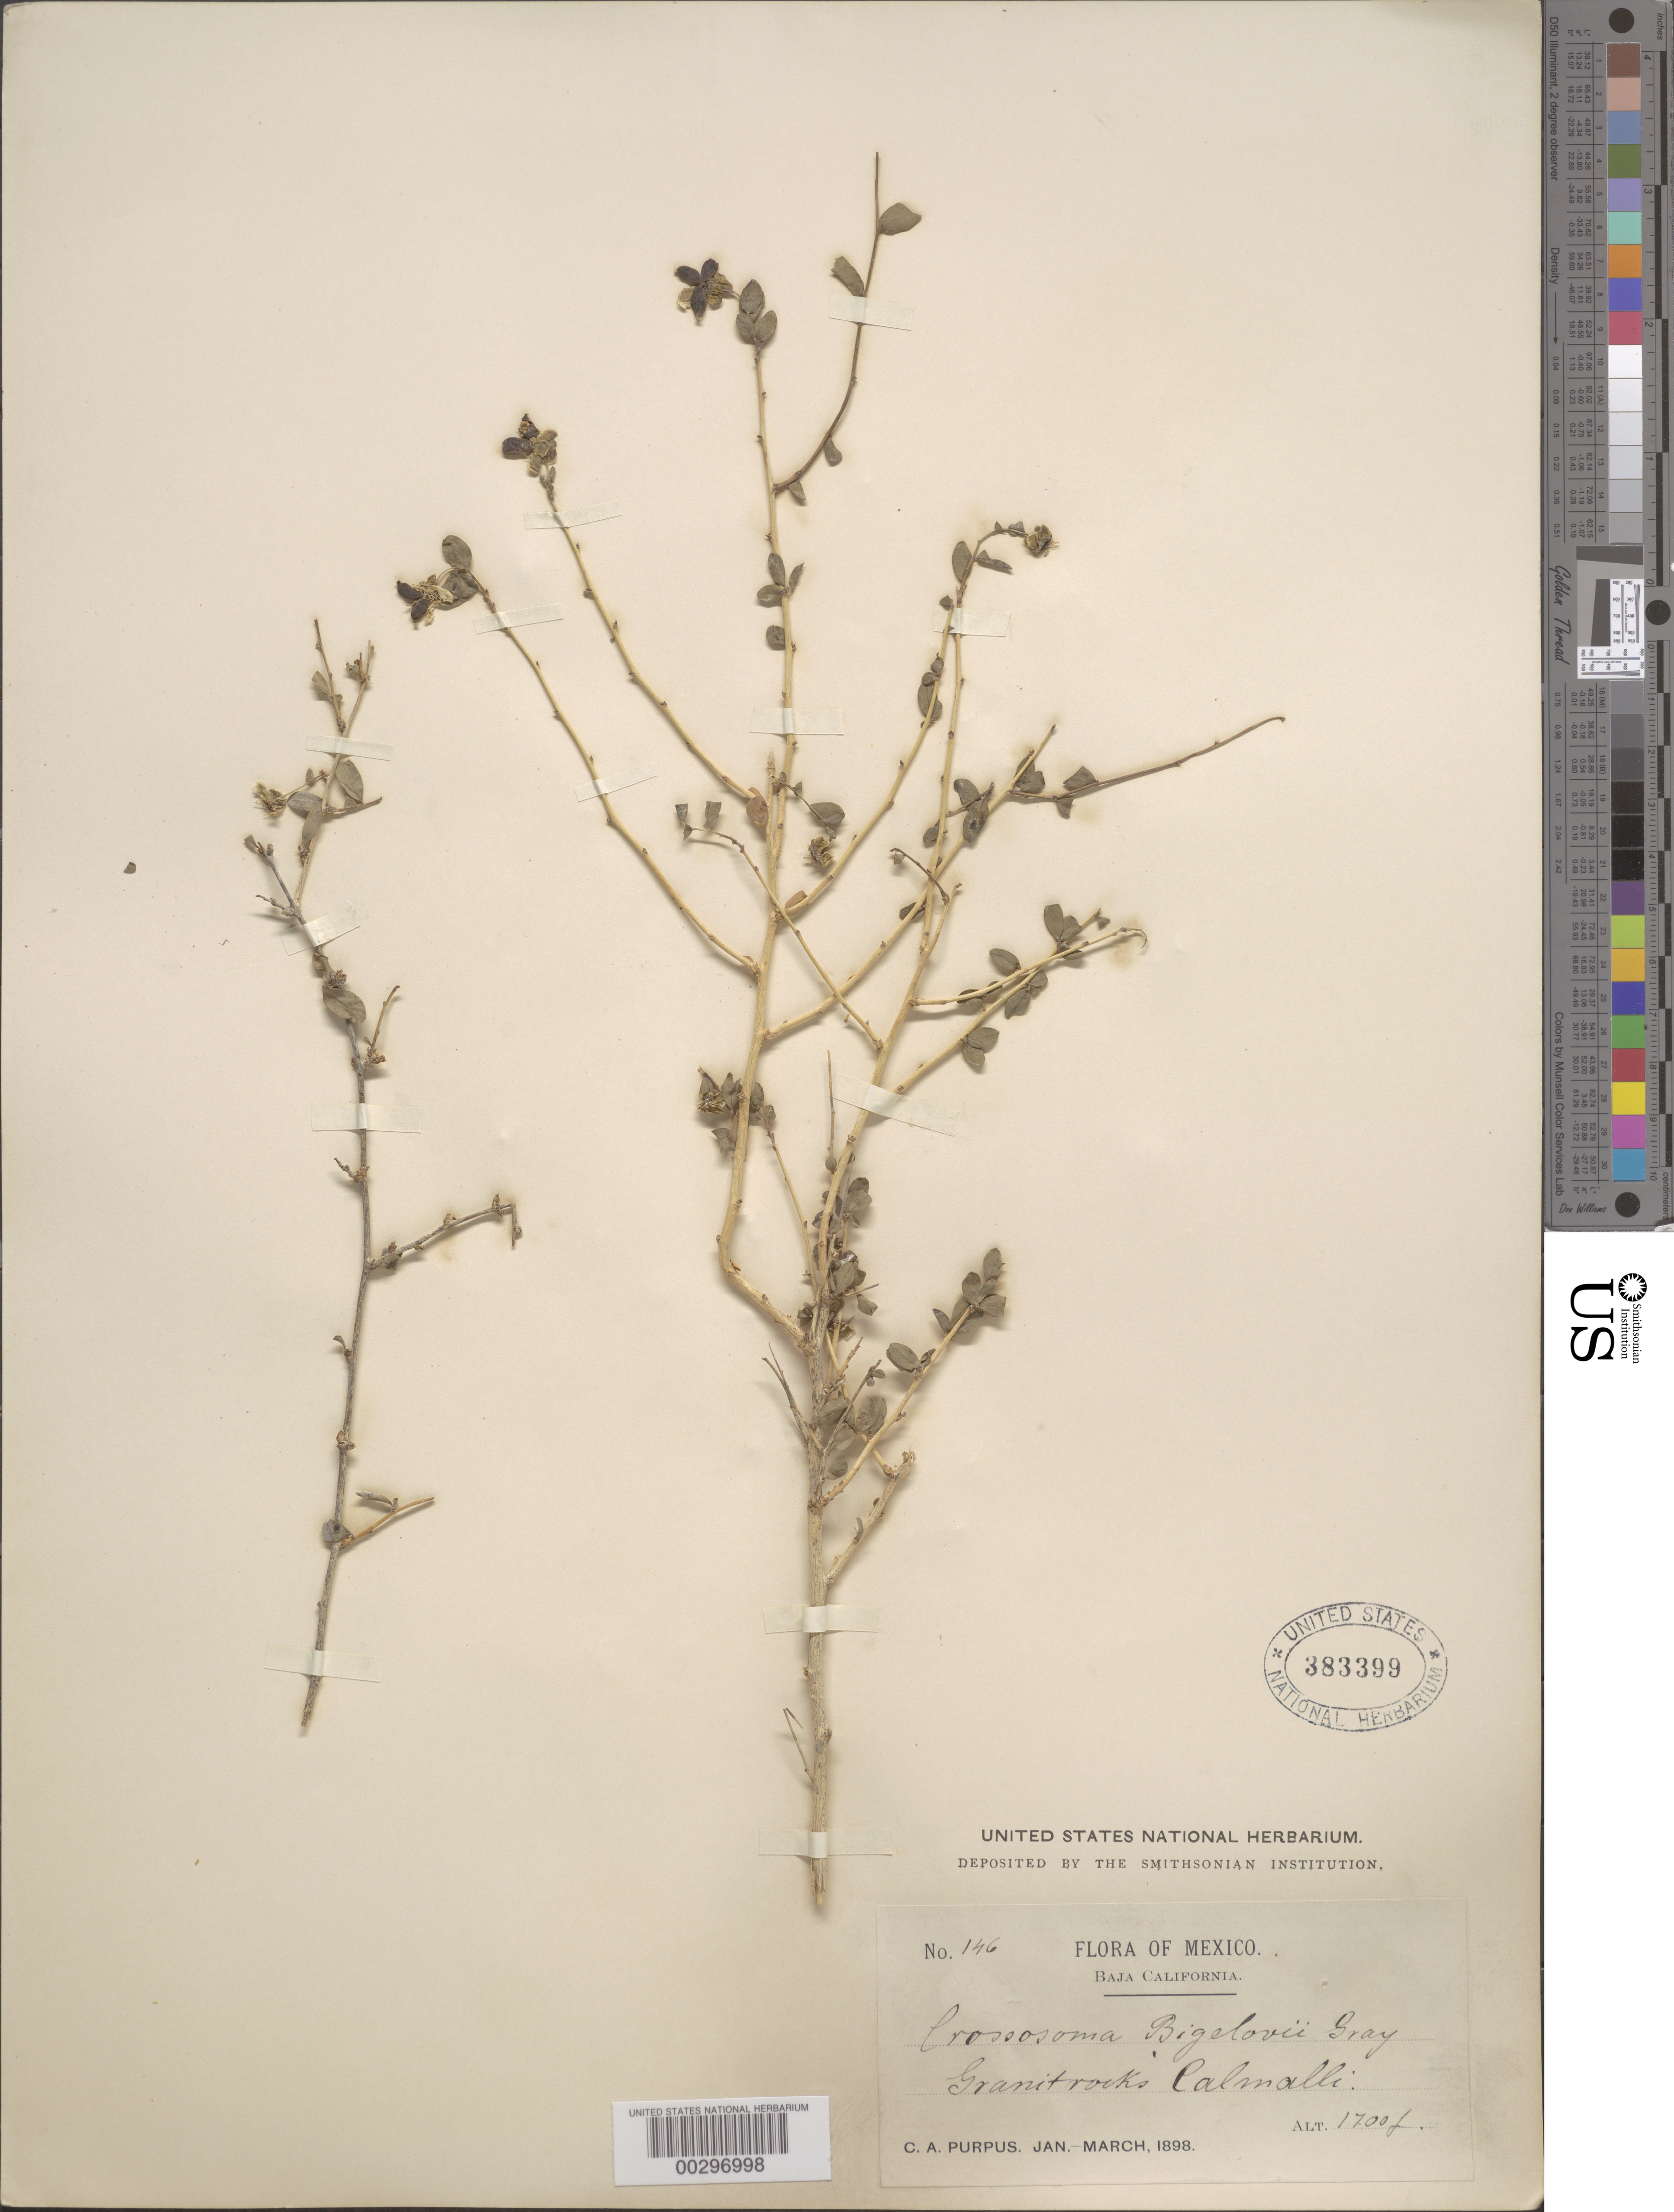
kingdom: Plantae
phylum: Tracheophyta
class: Magnoliopsida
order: Crossosomatales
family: Crossosomataceae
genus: Crossosoma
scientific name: Crossosoma bigelovii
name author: S. Watson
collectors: C. A. Purpus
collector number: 146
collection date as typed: Jan 1898 to -- Mar 1898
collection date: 1898-01/1898-03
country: Mexico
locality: Lower California, Calmalli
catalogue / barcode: US 383399